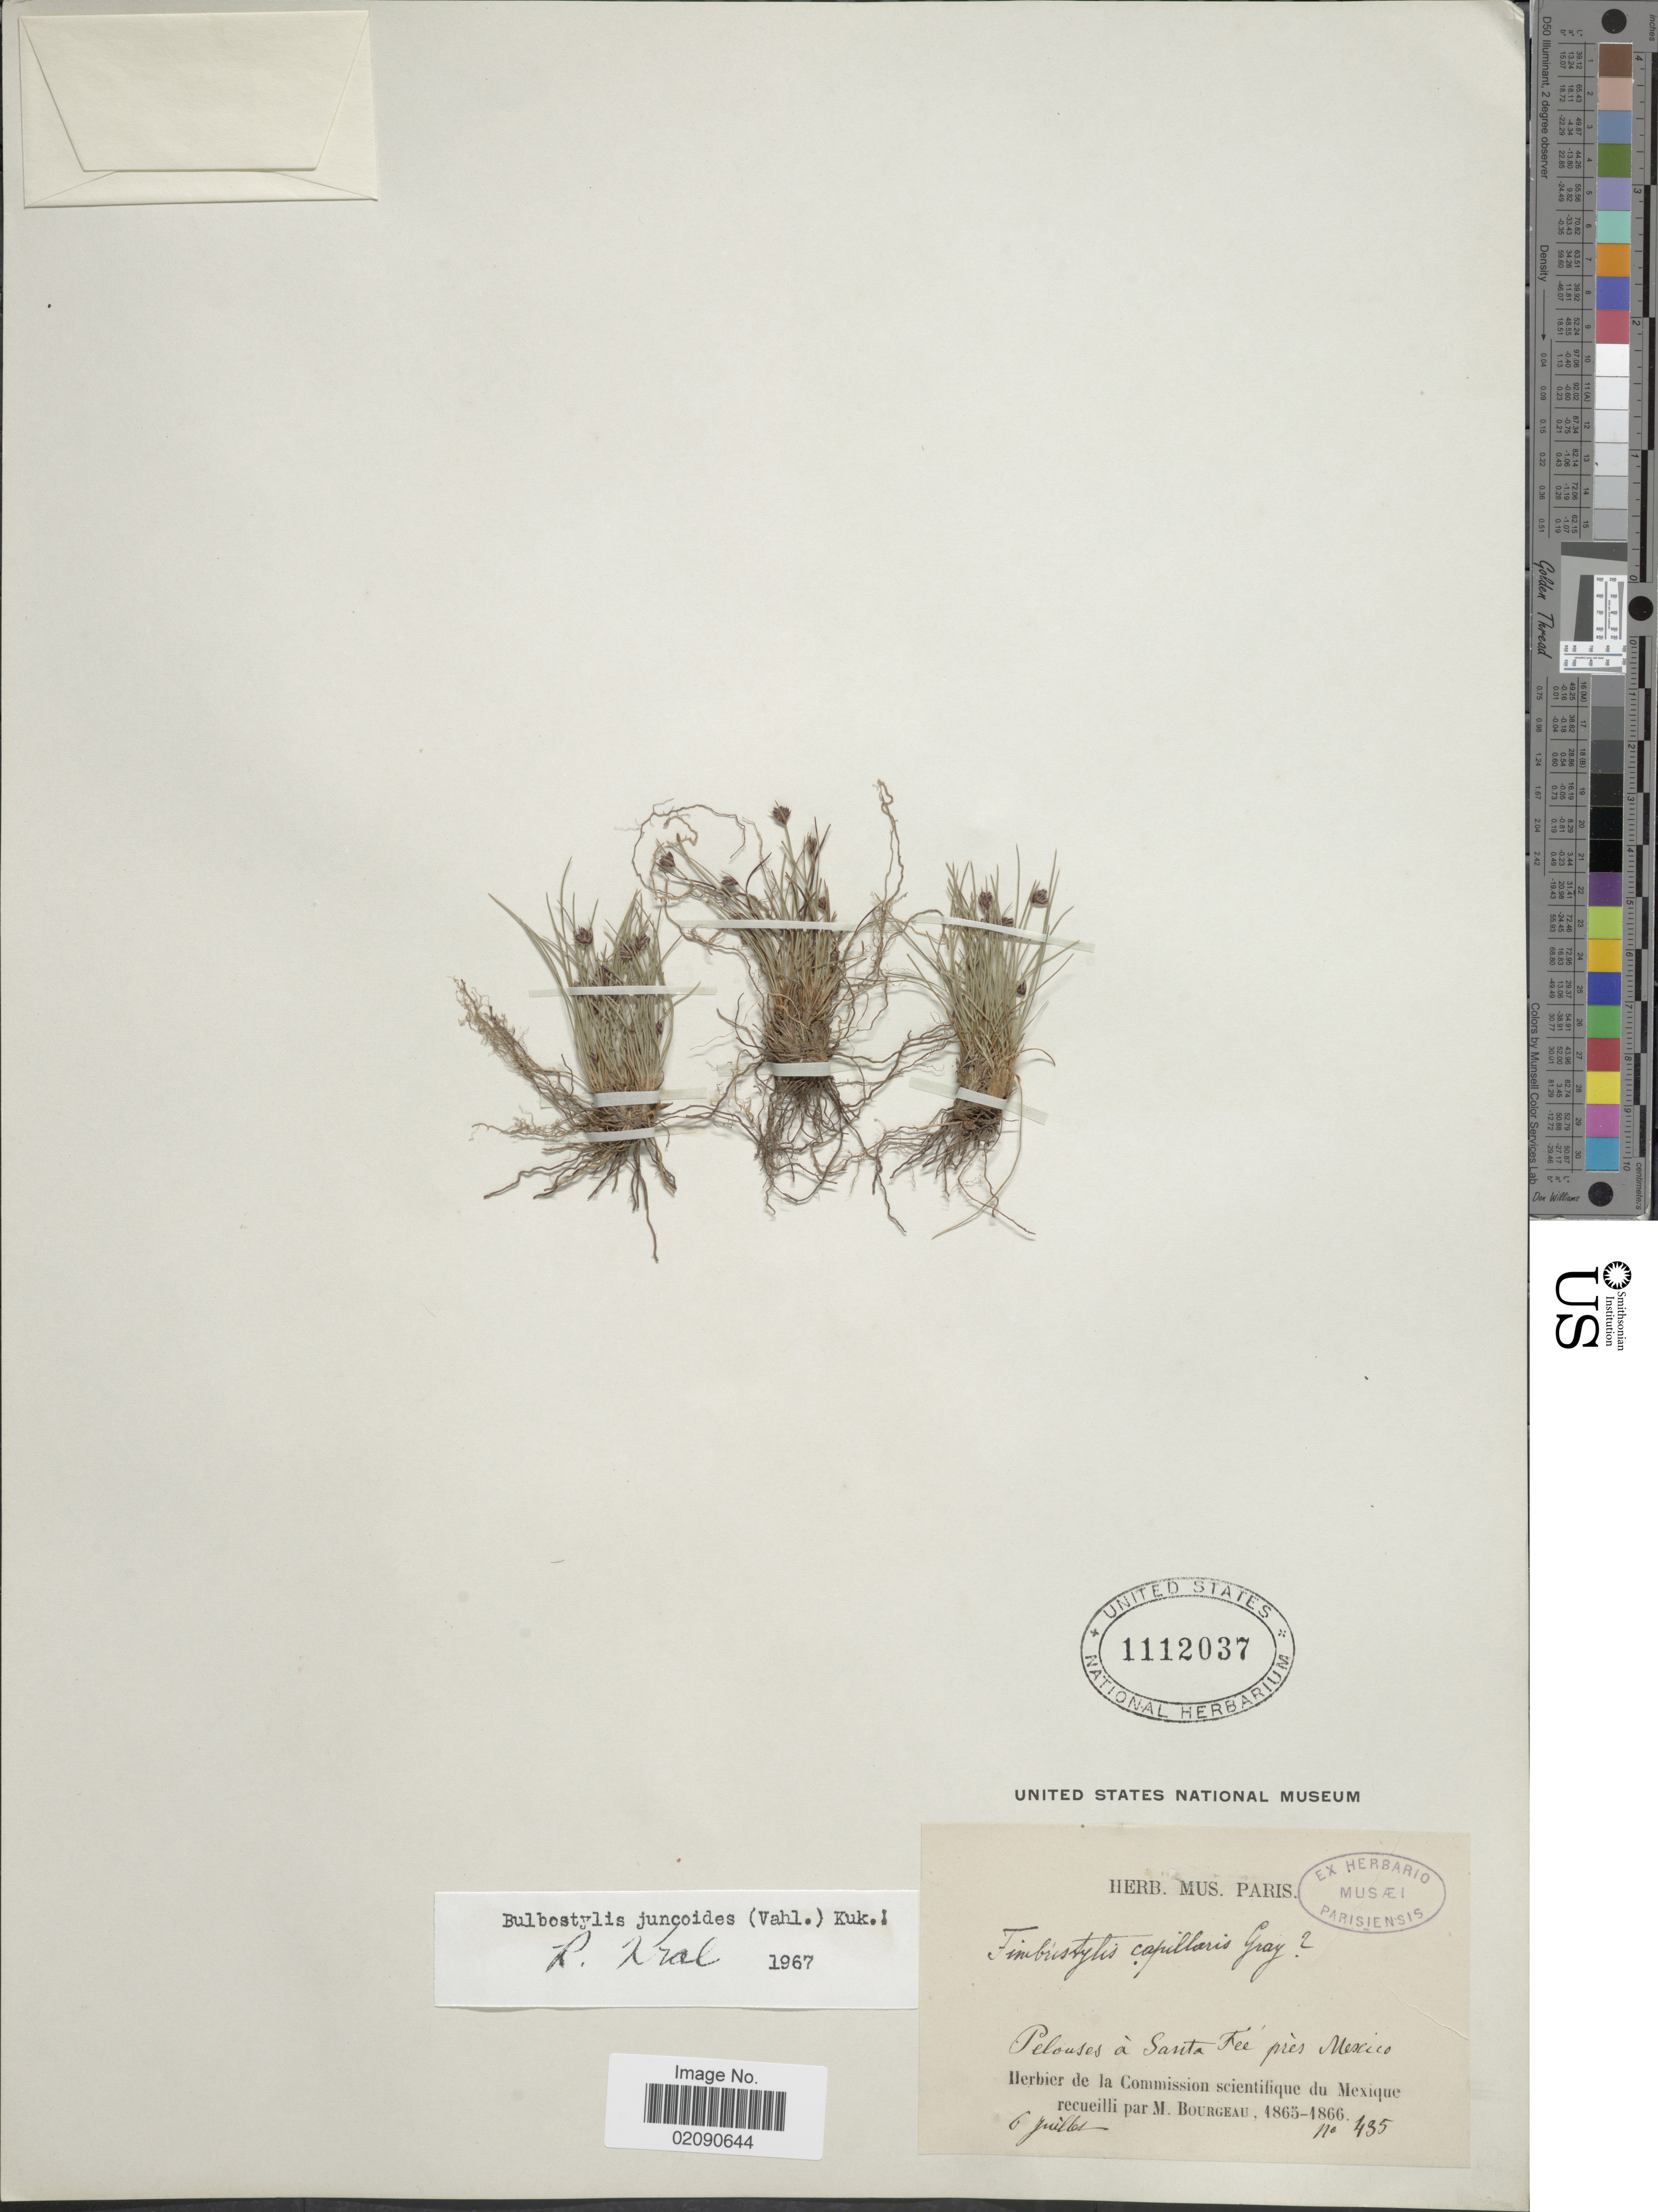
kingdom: Plantae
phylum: Tracheophyta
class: Liliopsida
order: Poales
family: Cyperaceae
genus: Bulbostylis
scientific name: Bulbostylis juncoides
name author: (Vahl) Kük. ex Herter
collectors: M. Bourgeau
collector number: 435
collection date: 1865-07-06/1866-07-06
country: Mexico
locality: Pelouses a Santa Fee pres Mexico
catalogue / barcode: US 1112037